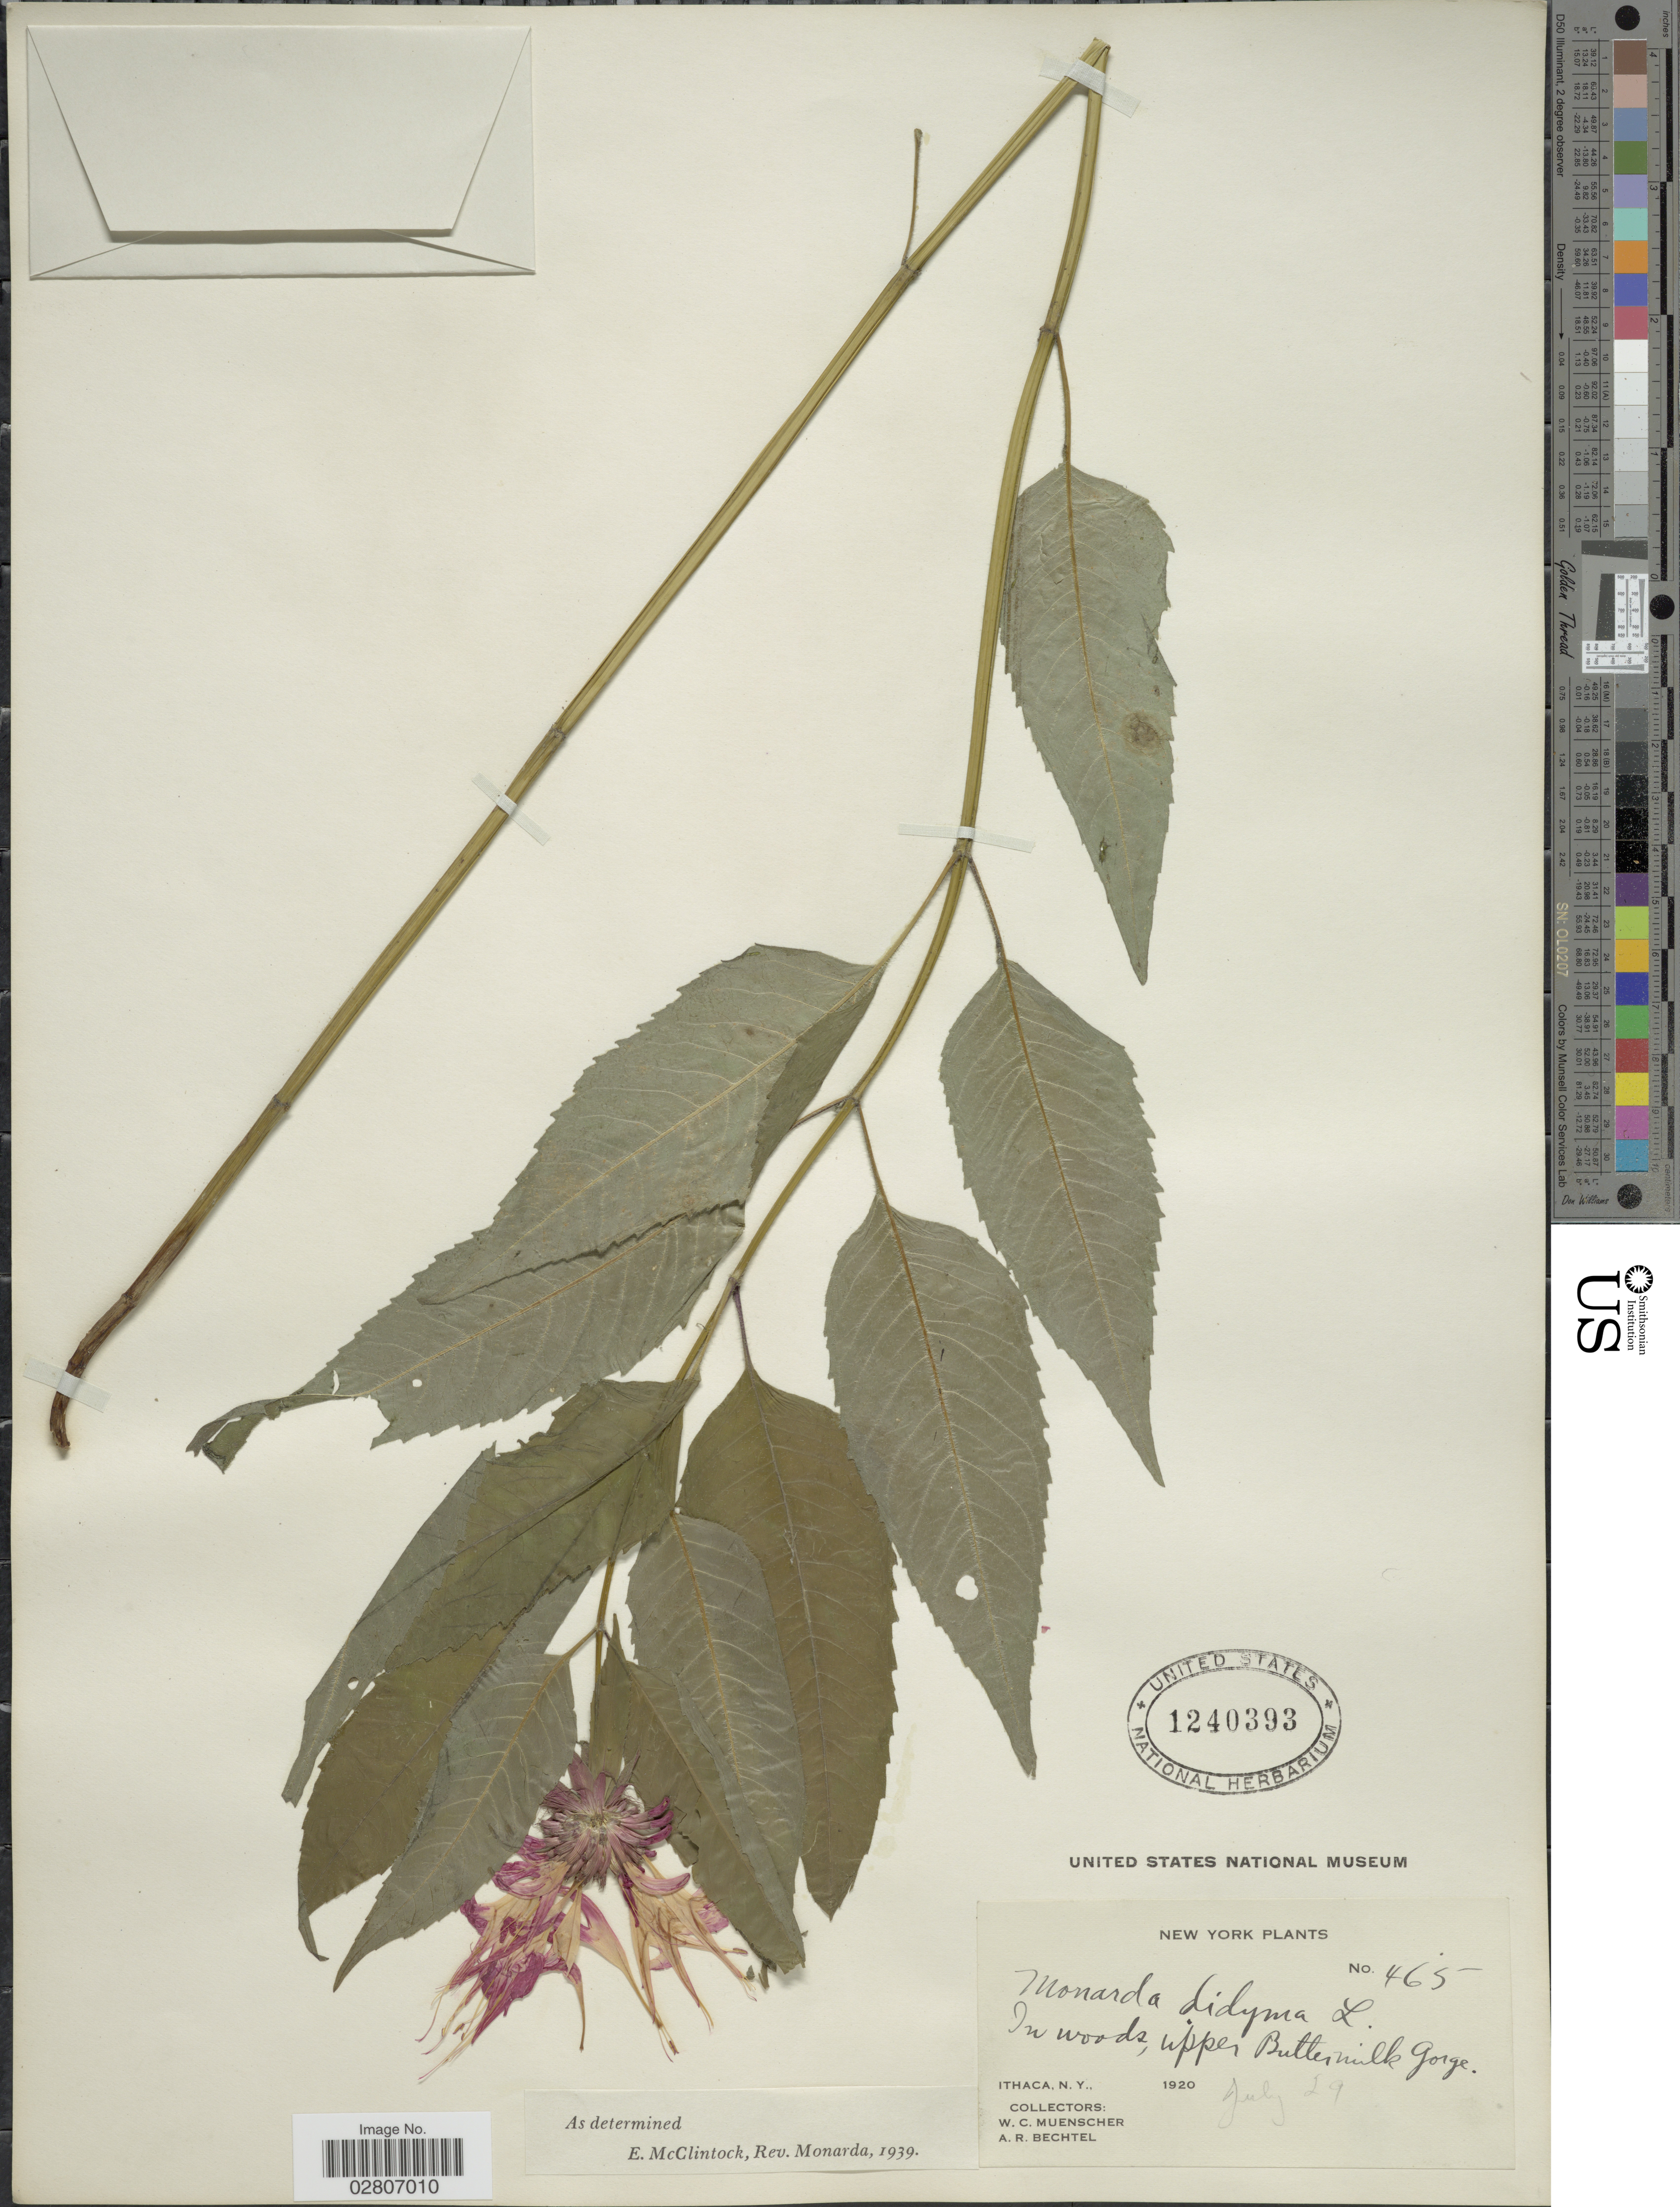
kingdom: Plantae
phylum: Tracheophyta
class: Magnoliopsida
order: Lamiales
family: Lamiaceae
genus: Monarda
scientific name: Monarda didyma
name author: L.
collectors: W. Muenscher & A. Bechtel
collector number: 465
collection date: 1920-07-24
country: United States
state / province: New York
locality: In woods, upper Buttermilk Gorge. Ithaca.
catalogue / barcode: US 1240393